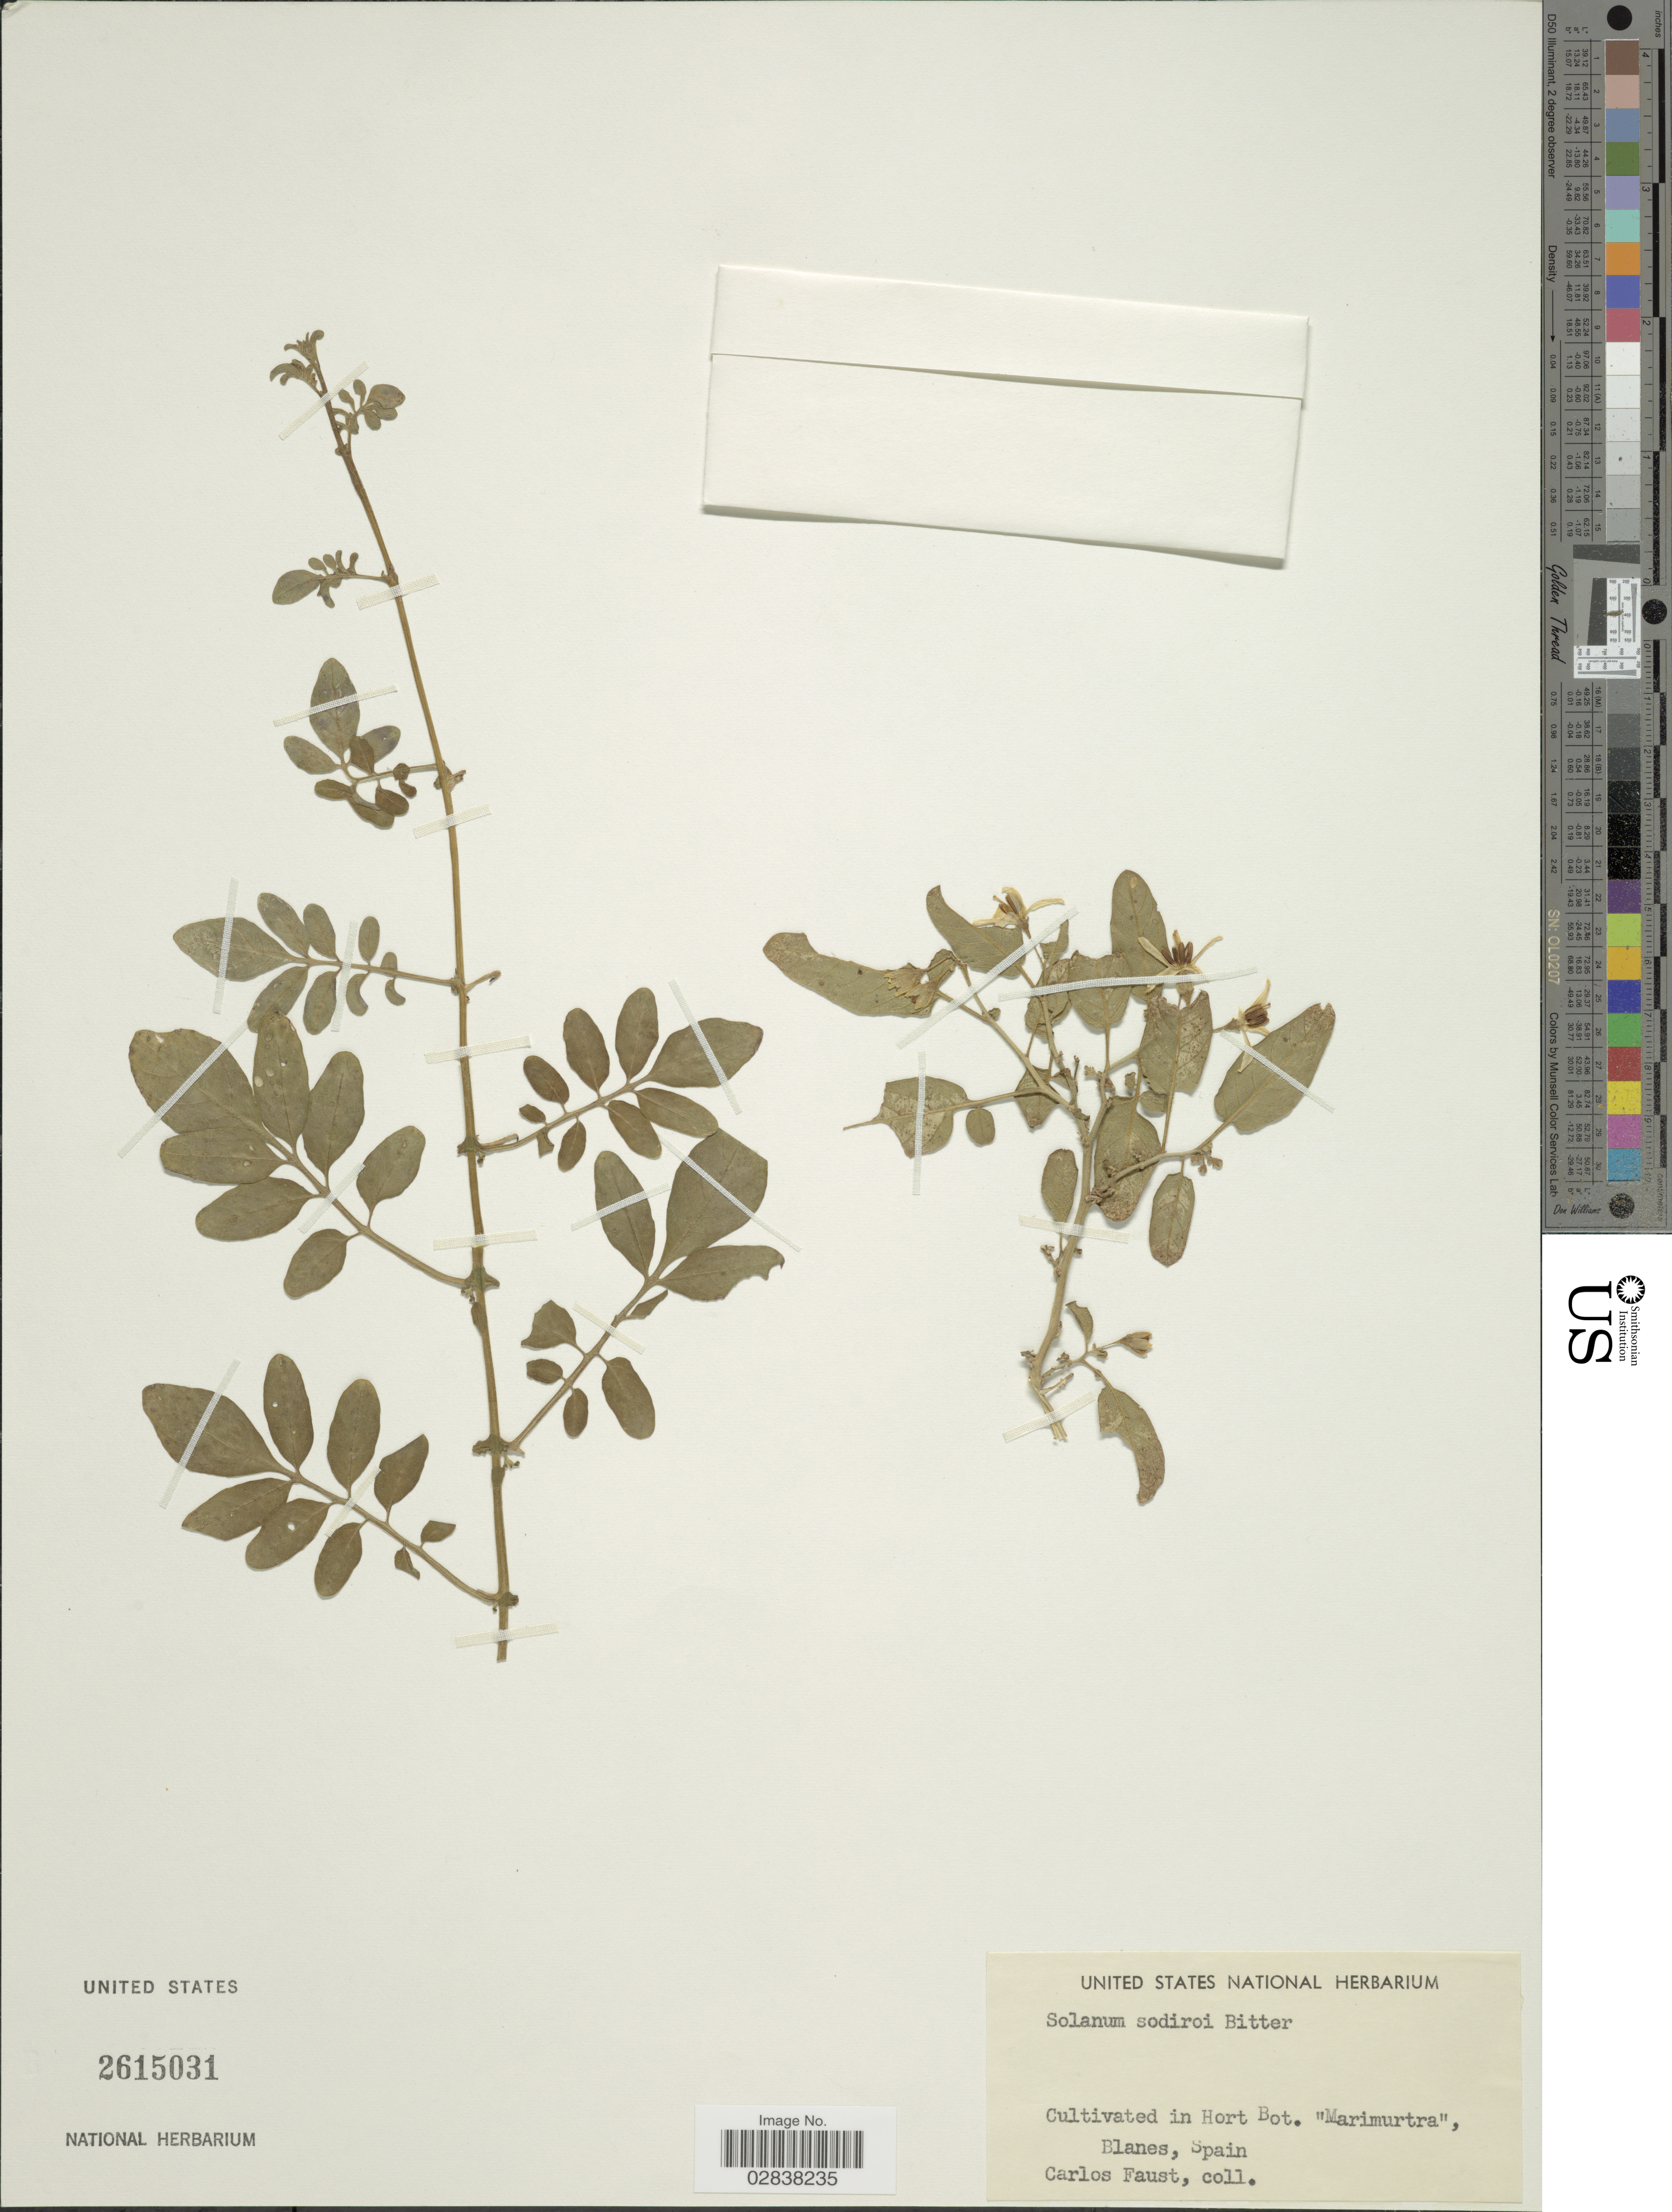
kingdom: Plantae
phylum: Tracheophyta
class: Magnoliopsida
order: Solanales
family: Solanaceae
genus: Solanum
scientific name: Solanum sodiroi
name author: Bitter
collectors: C. Faust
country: Spain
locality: Hort Bot. Marimurtra, Blanes.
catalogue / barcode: US 2615031